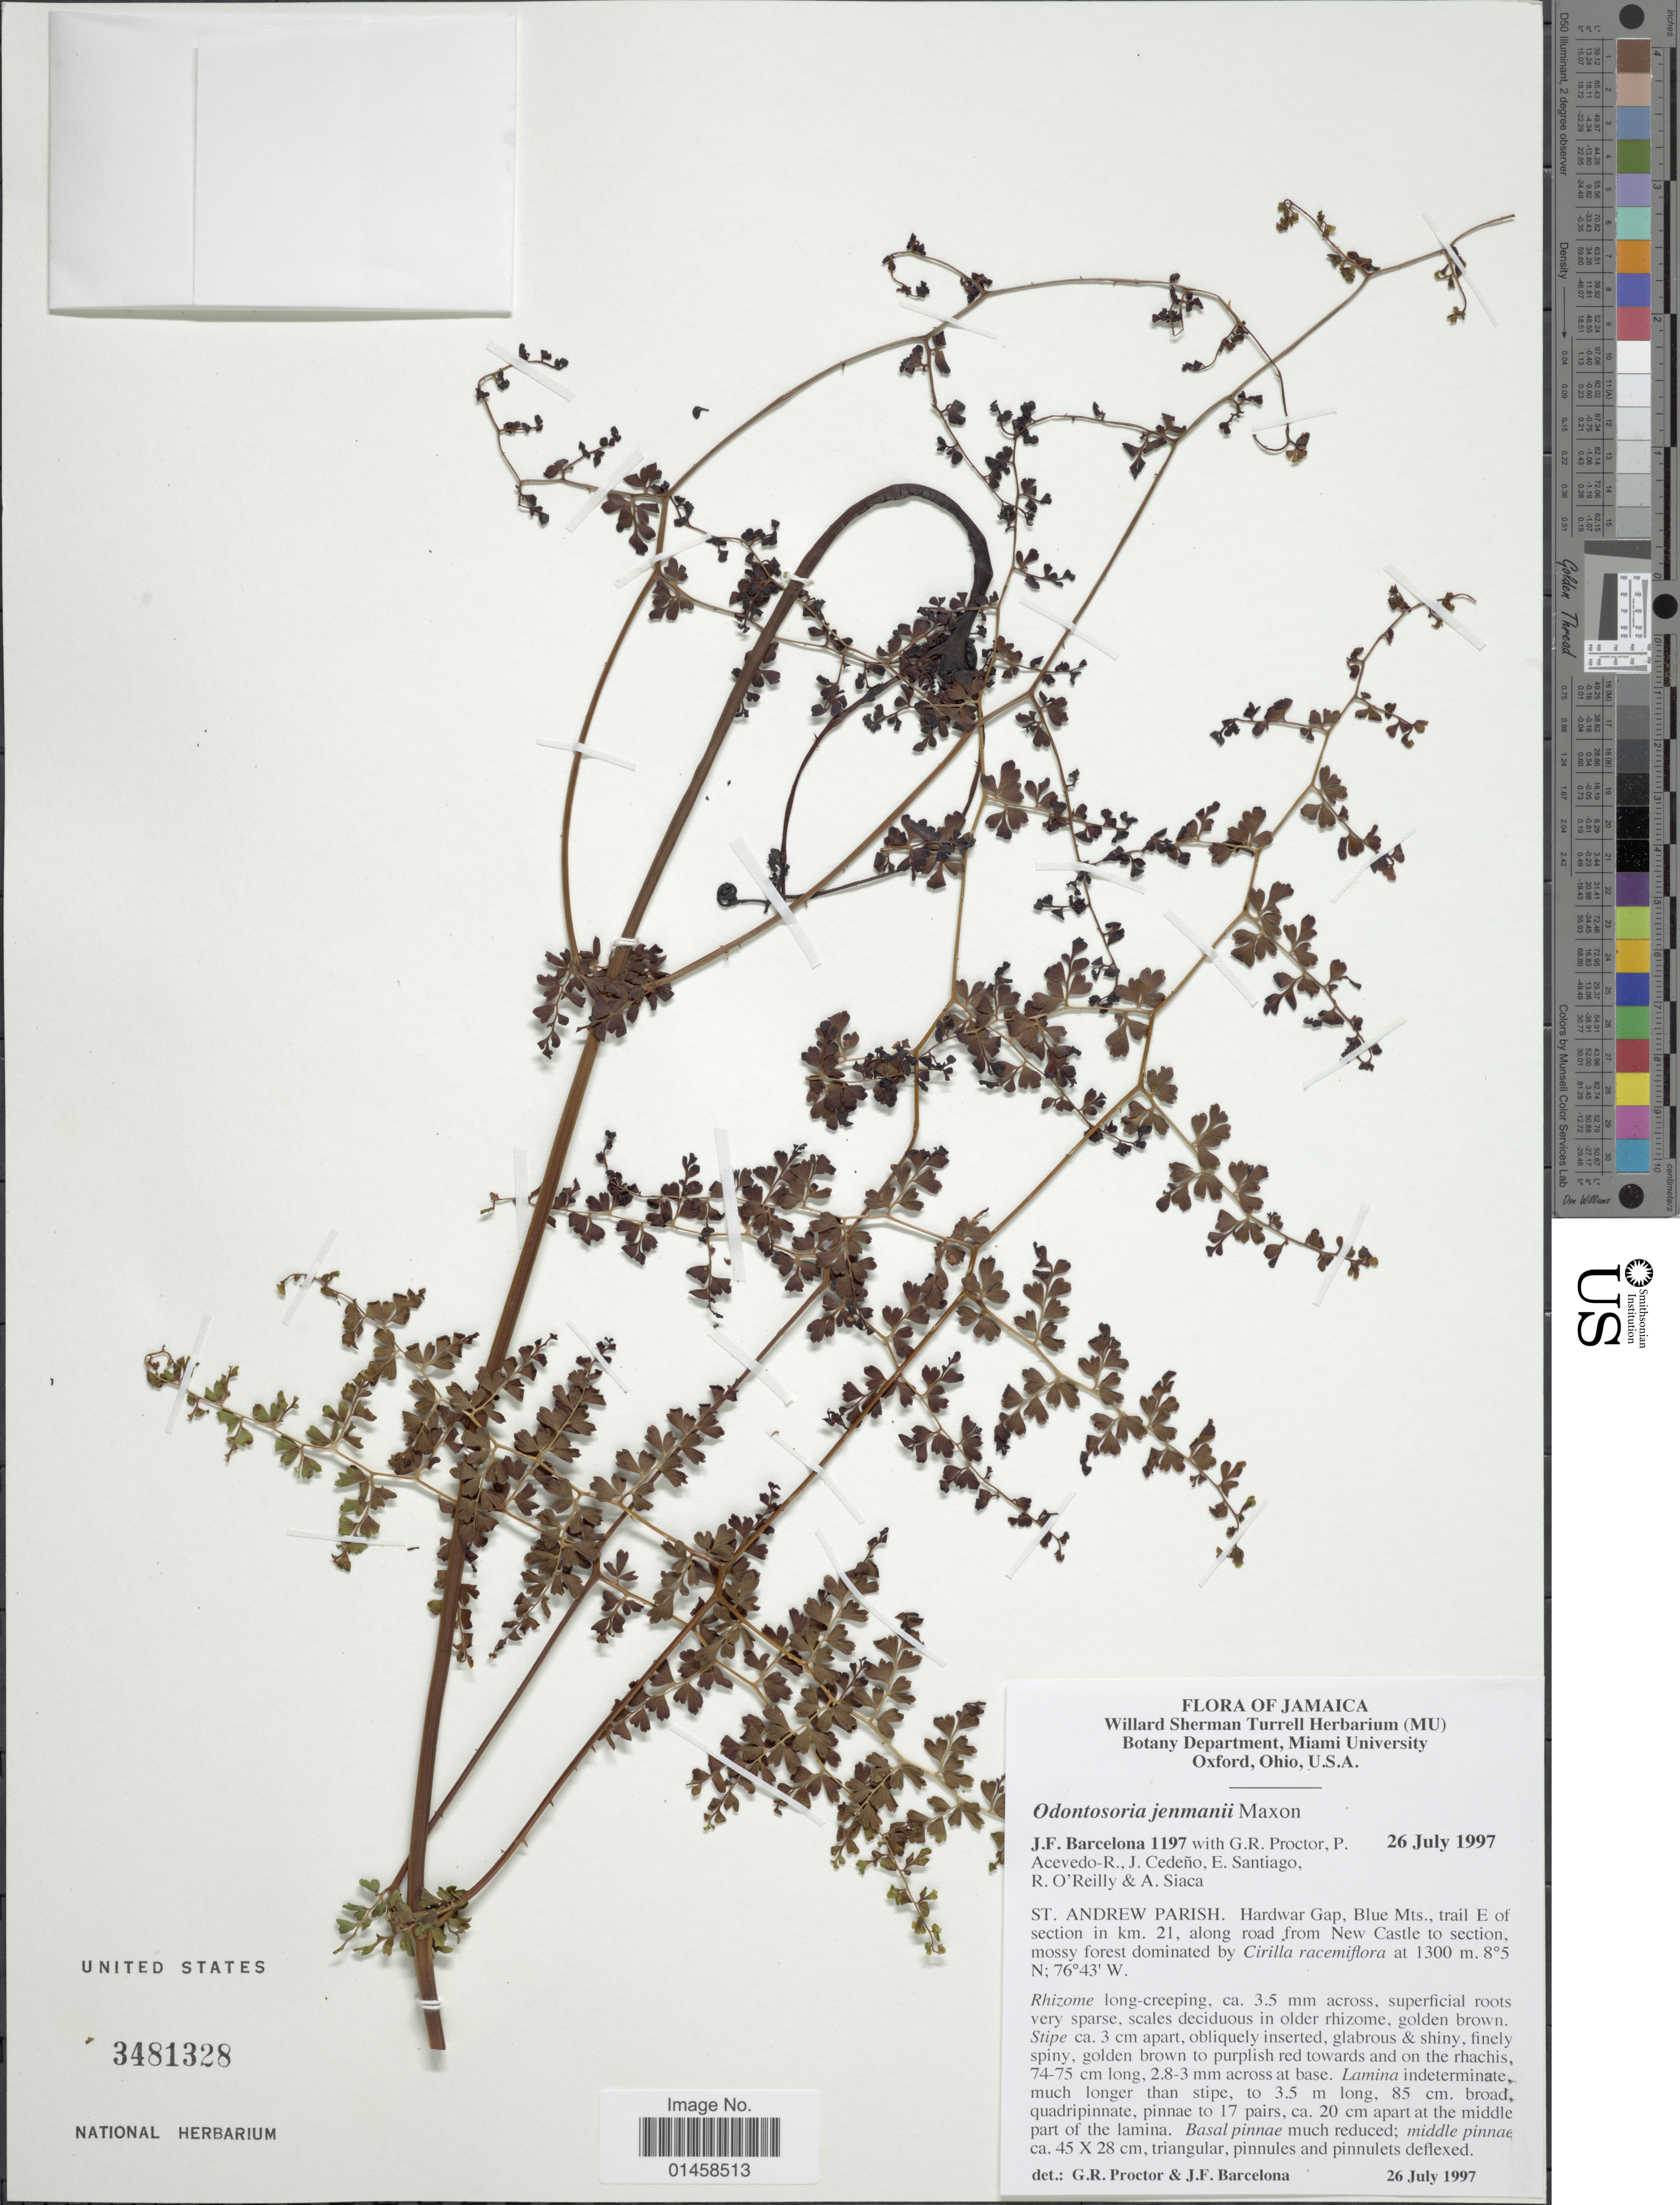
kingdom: Plantae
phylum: Tracheophyta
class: Polypodiopsida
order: Polypodiales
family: Lindsaeaceae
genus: Odontosoria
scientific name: Odontosoria jenmanii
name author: Maxon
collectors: J. F. Barcelona, P. Proctor, P. Acevedo-Rodr., J. Cedeño & et al.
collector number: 1197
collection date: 1997-12-26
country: Jamaica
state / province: Saint Andrew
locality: St. Andrews Parish, Hardwar Gap, Blue Mts., trail E of section in km. 21, along road from New Castle to section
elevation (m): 1300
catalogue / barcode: US 3481328